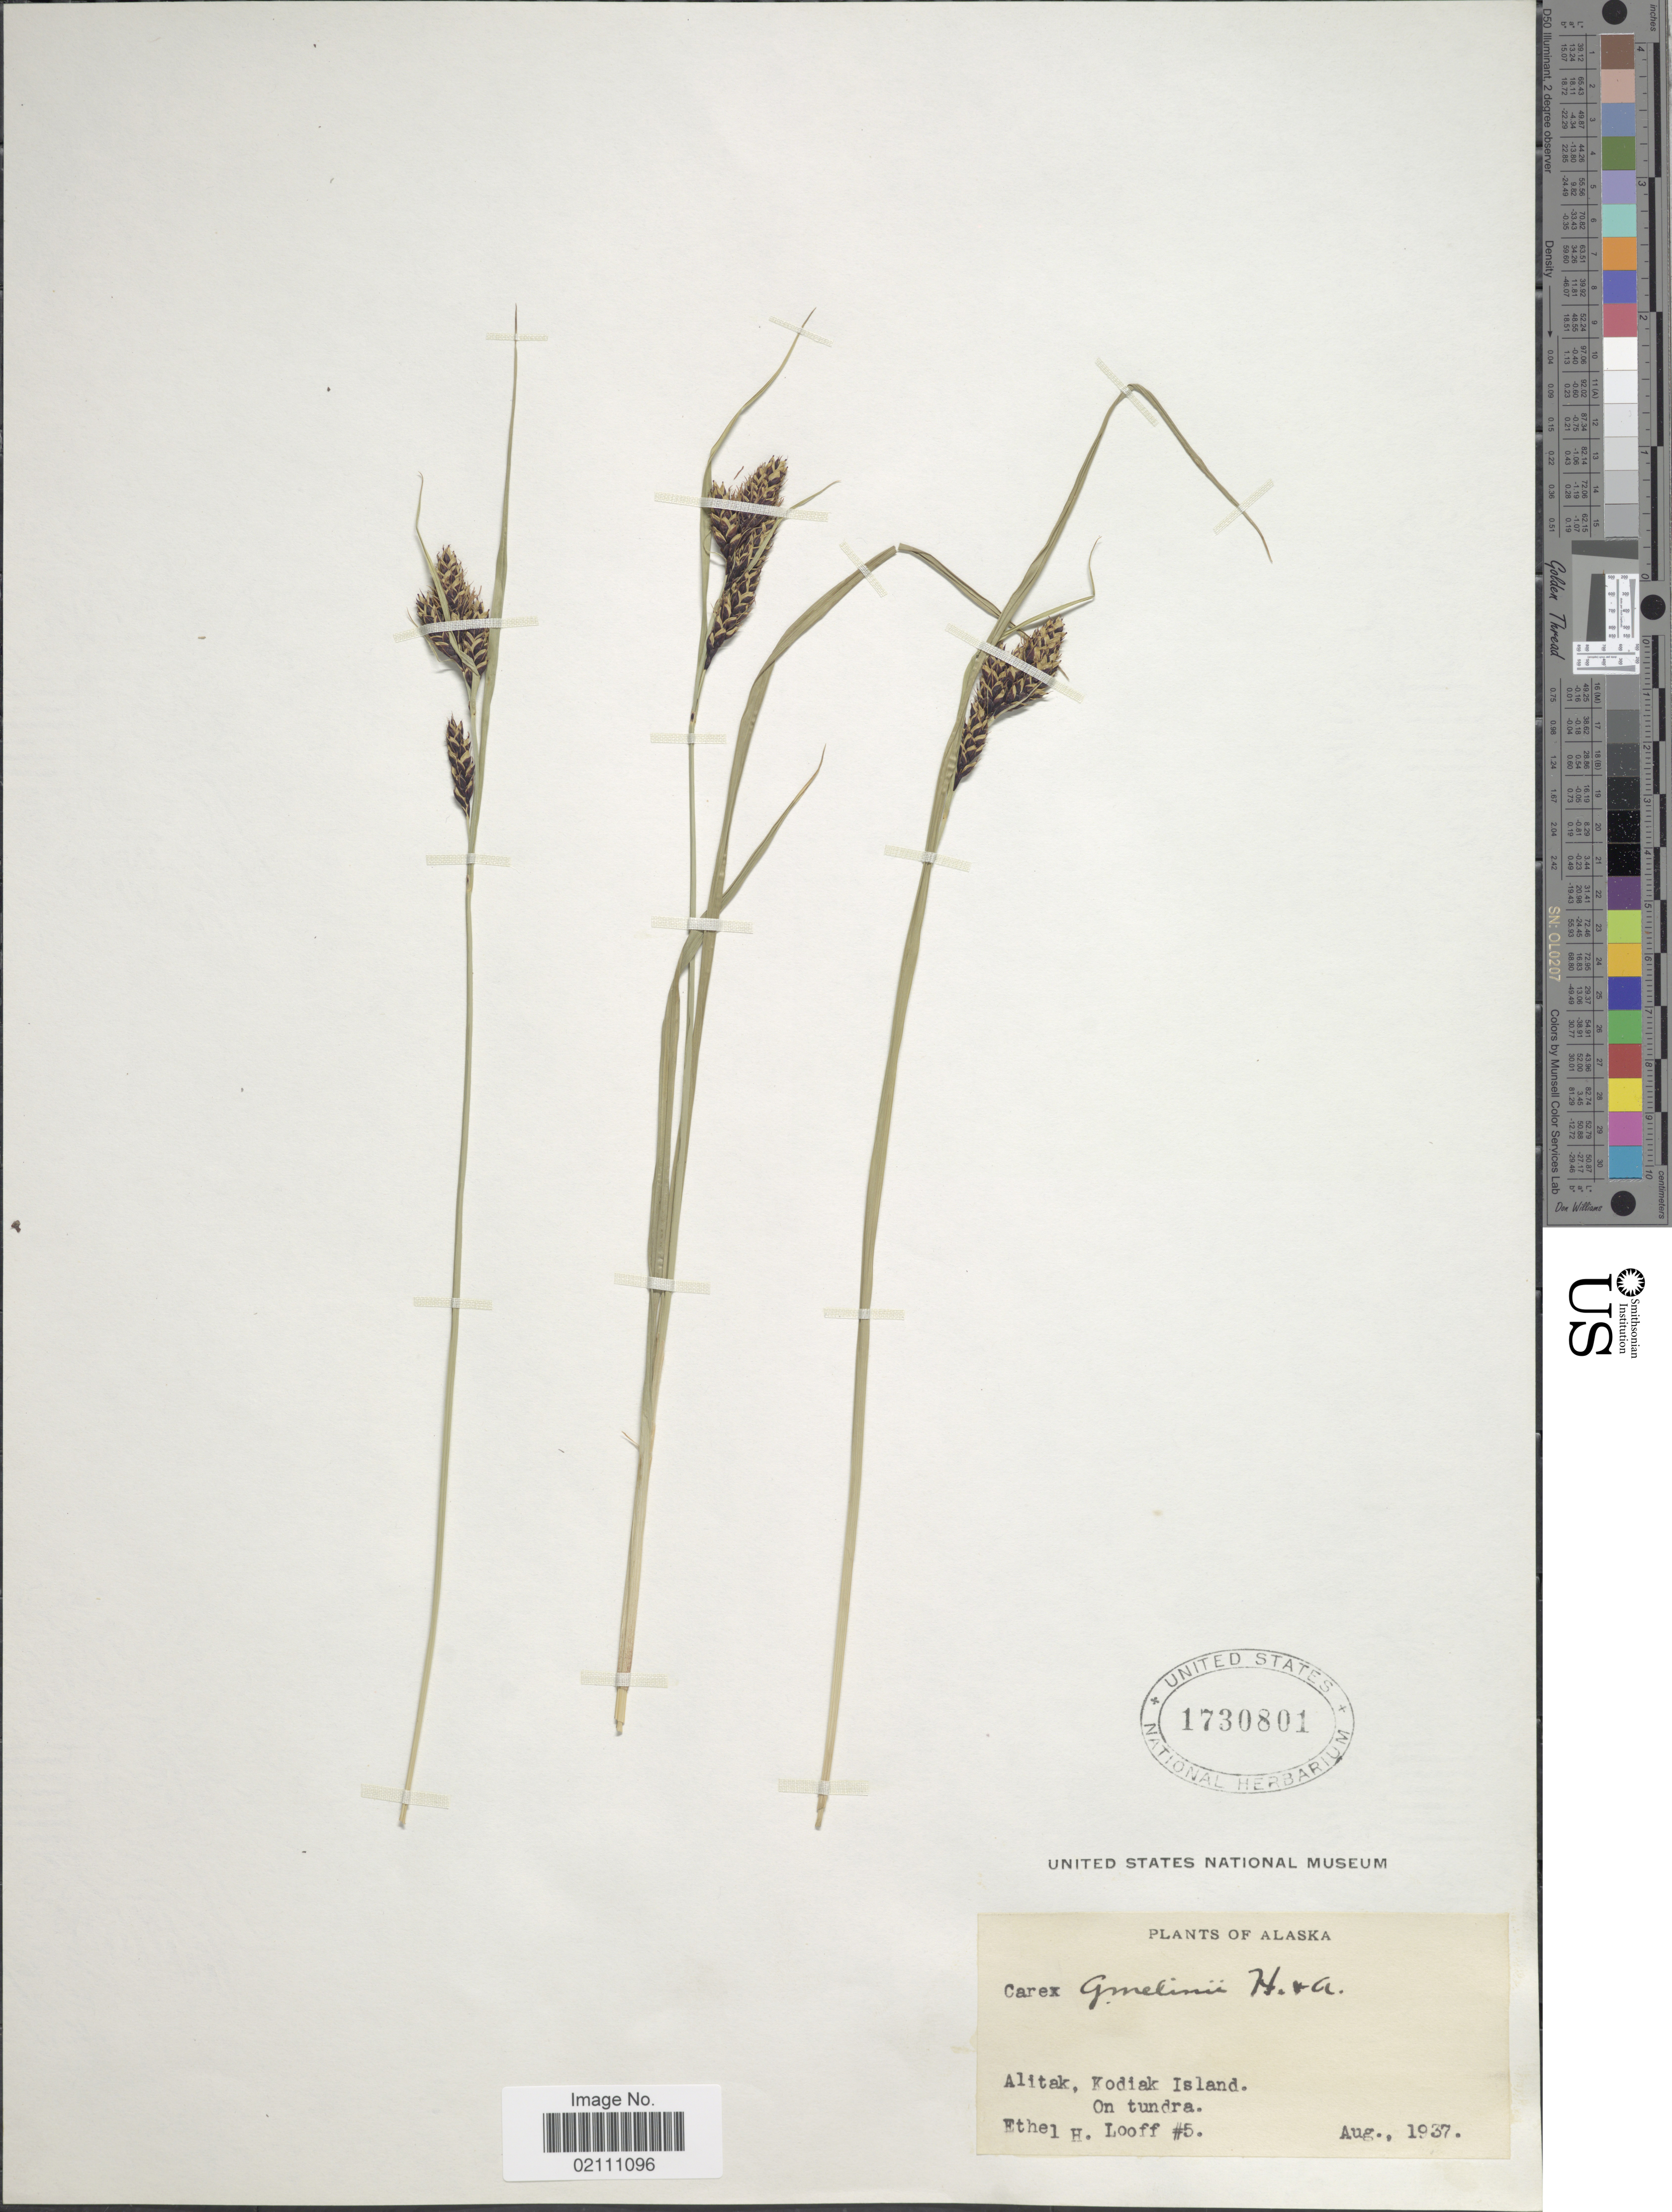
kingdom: Plantae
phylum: Tracheophyta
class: Liliopsida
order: Poales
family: Cyperaceae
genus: Carex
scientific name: Carex gmelinii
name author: Hook. & Arn.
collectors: E. Looff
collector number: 5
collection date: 1937-08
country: United States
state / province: Alaska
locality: Alitak, Kodiak Island, on tundra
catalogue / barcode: US 1730801